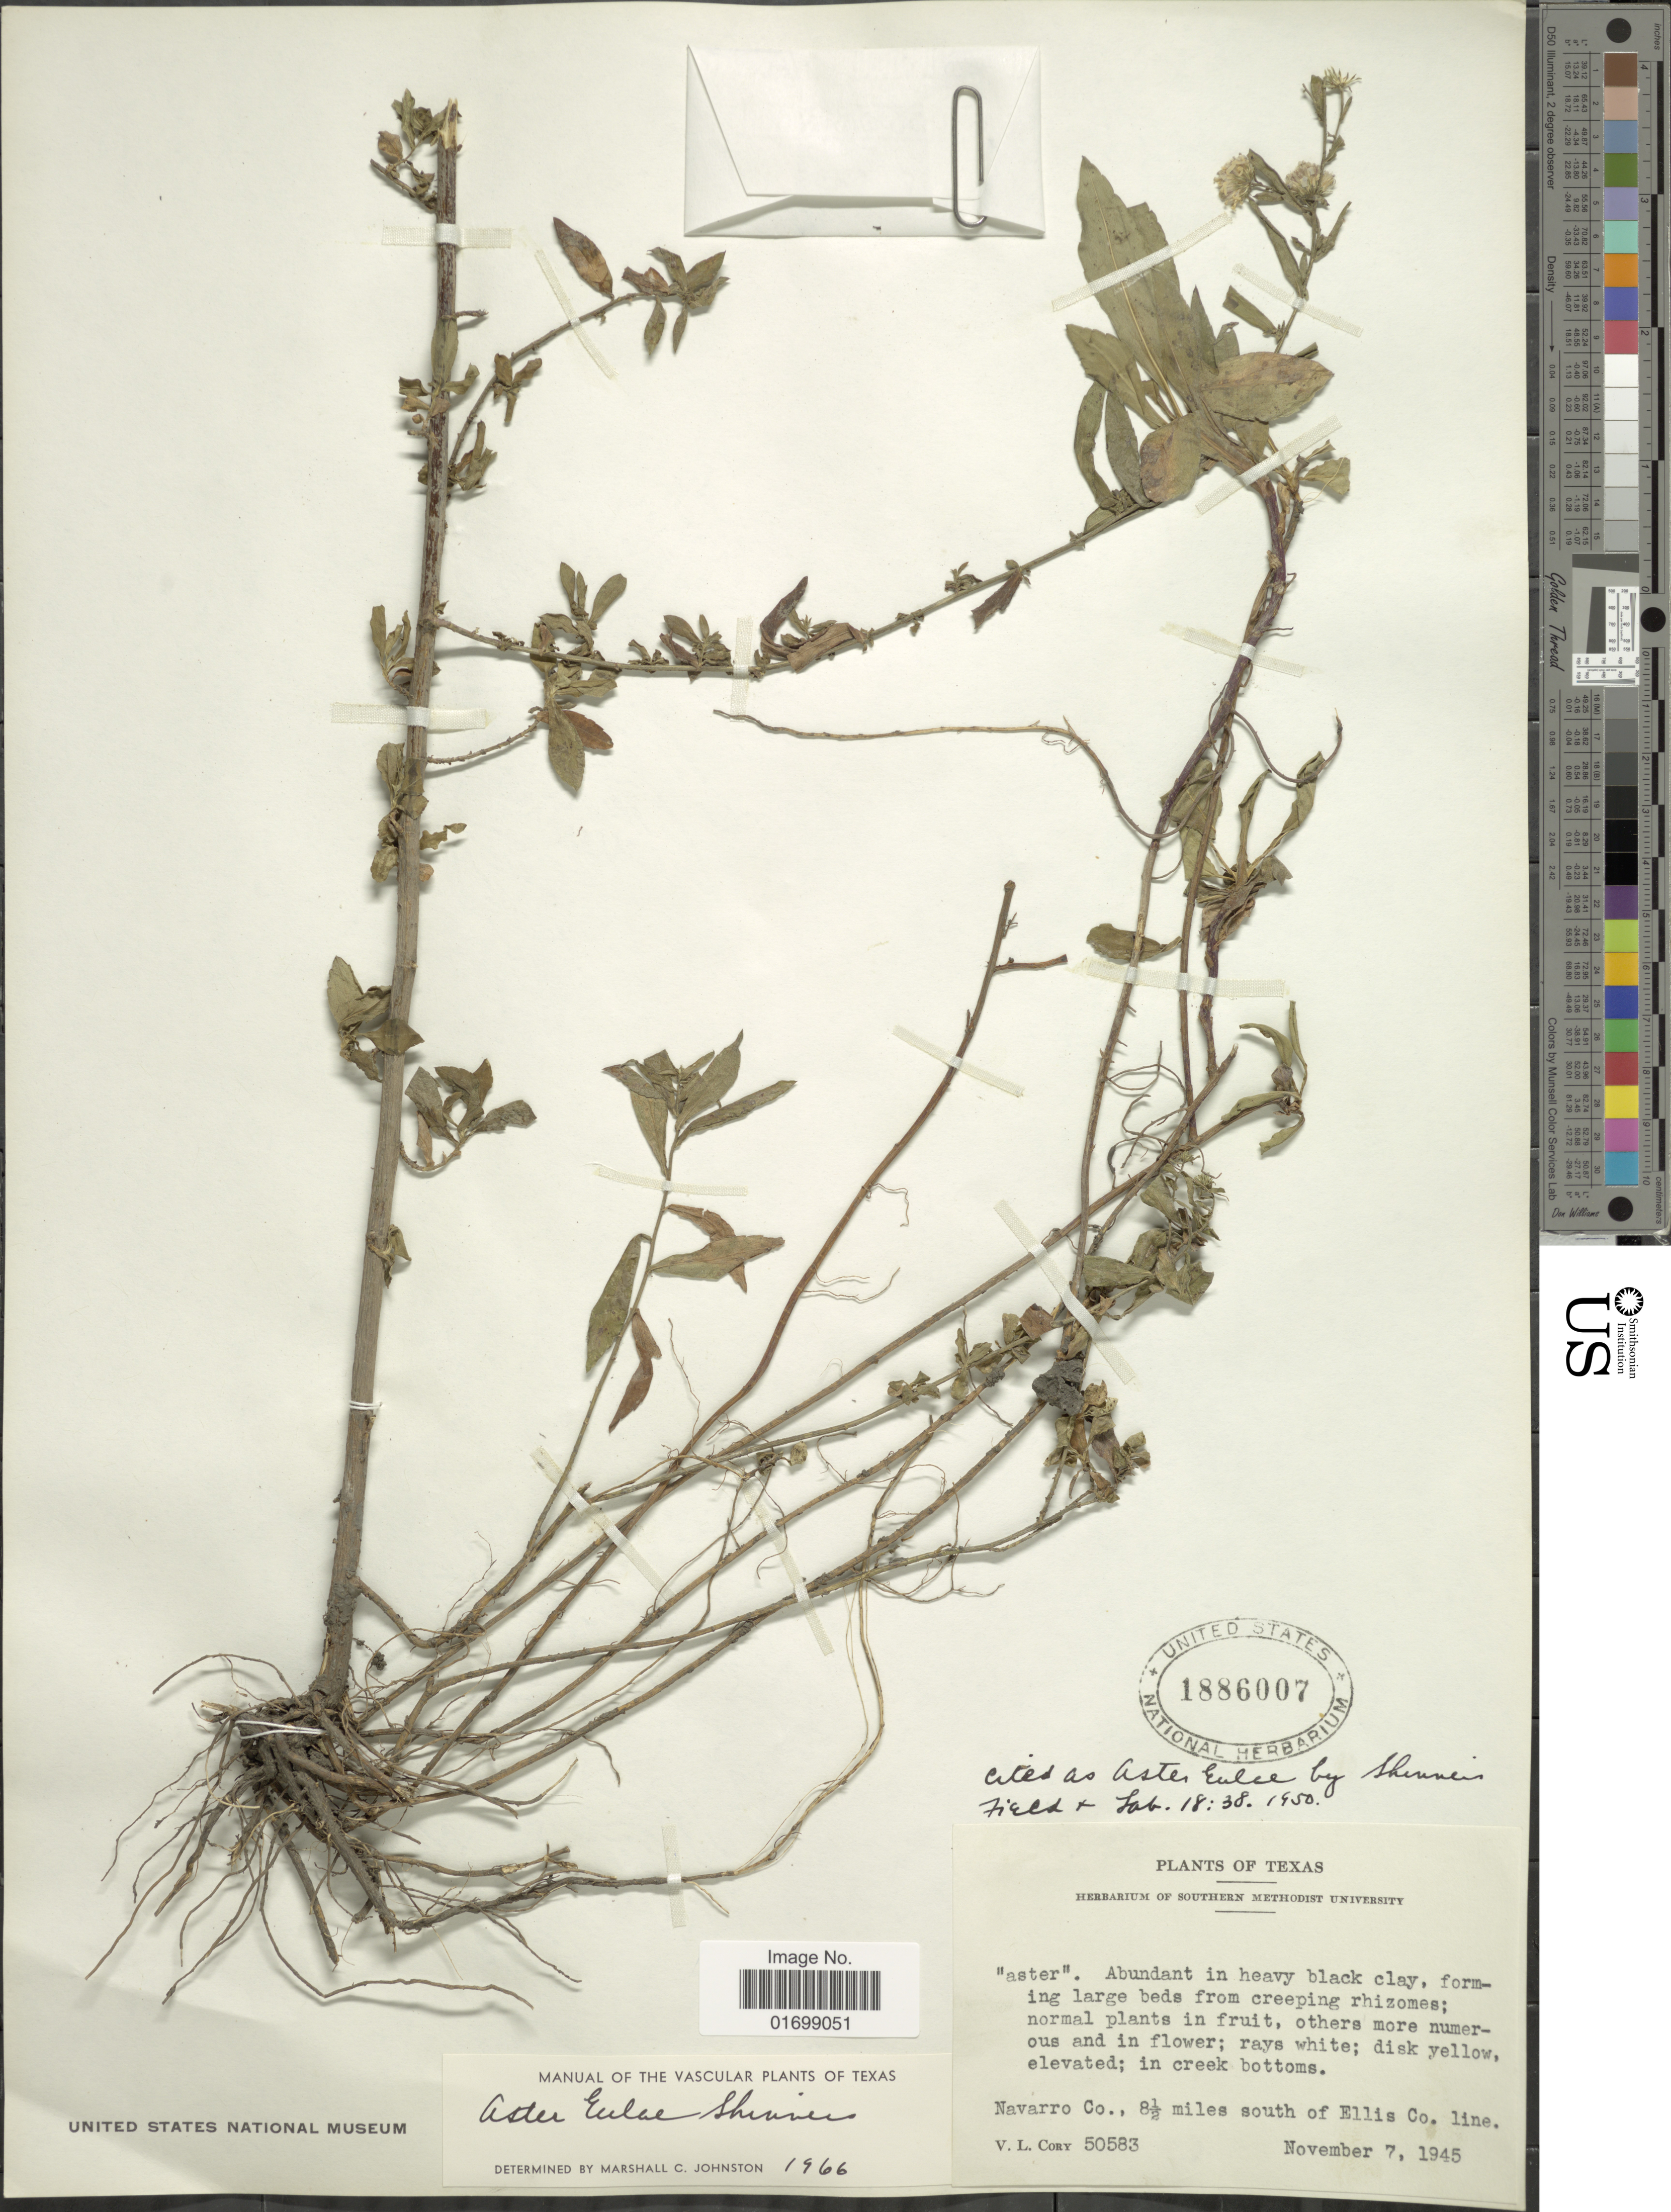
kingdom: Plantae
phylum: Tracheophyta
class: Magnoliopsida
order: Asterales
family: Asteraceae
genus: Symphyotrichum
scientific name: Symphyotrichum eulae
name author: (Shinners) G.L. Nesom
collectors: V. Cory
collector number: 50583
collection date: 1945-11-07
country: United States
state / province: Texas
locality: Navarro Co., 8 1/2 miles south of Ellis Co. line, in creek bottoms.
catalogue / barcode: US 1886007